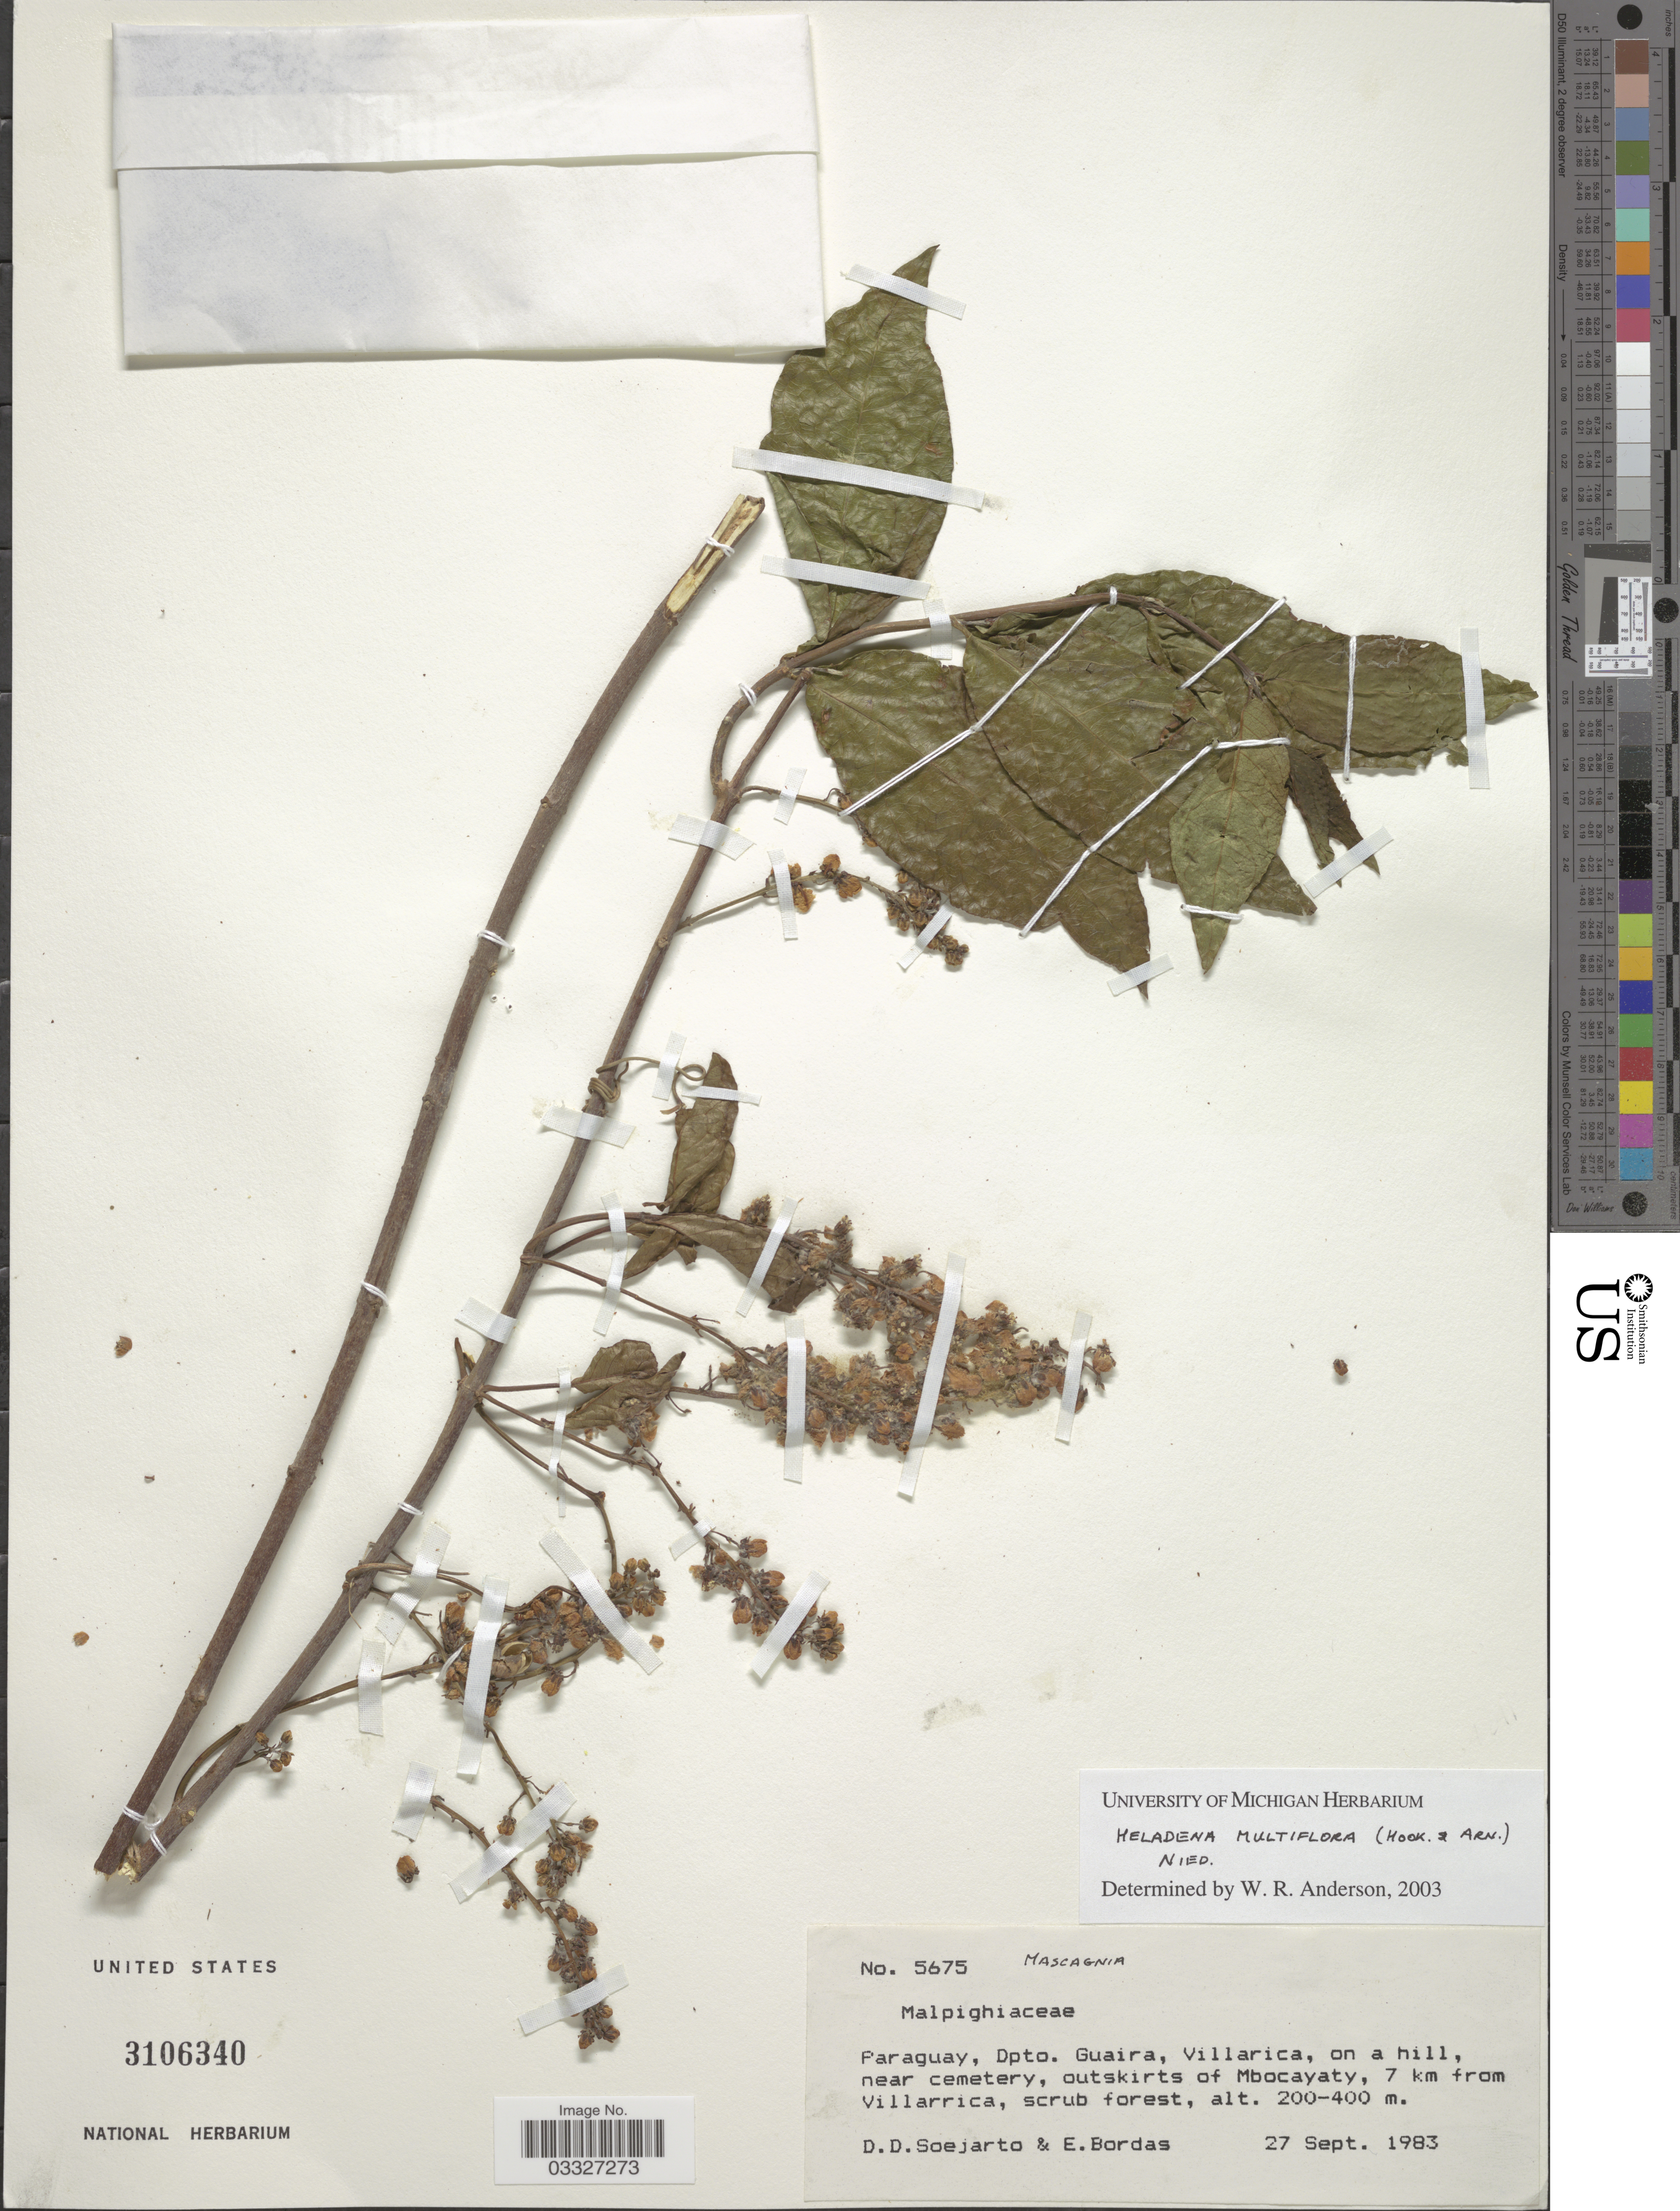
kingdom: Plantae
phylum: Tracheophyta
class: Magnoliopsida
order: Malpighiales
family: Malpighiaceae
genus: Heladena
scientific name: Heladena multiflora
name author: (Hook. & Arn.) Nied.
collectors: E. Bordas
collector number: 5675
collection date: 1983-09-27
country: Paraguay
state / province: Guaira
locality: Dpto. Guaira, Villarica, on a hill, near cemetery, outskirts of Mbocayaty, 7 km from Villarica.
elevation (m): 200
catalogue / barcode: US 3106340